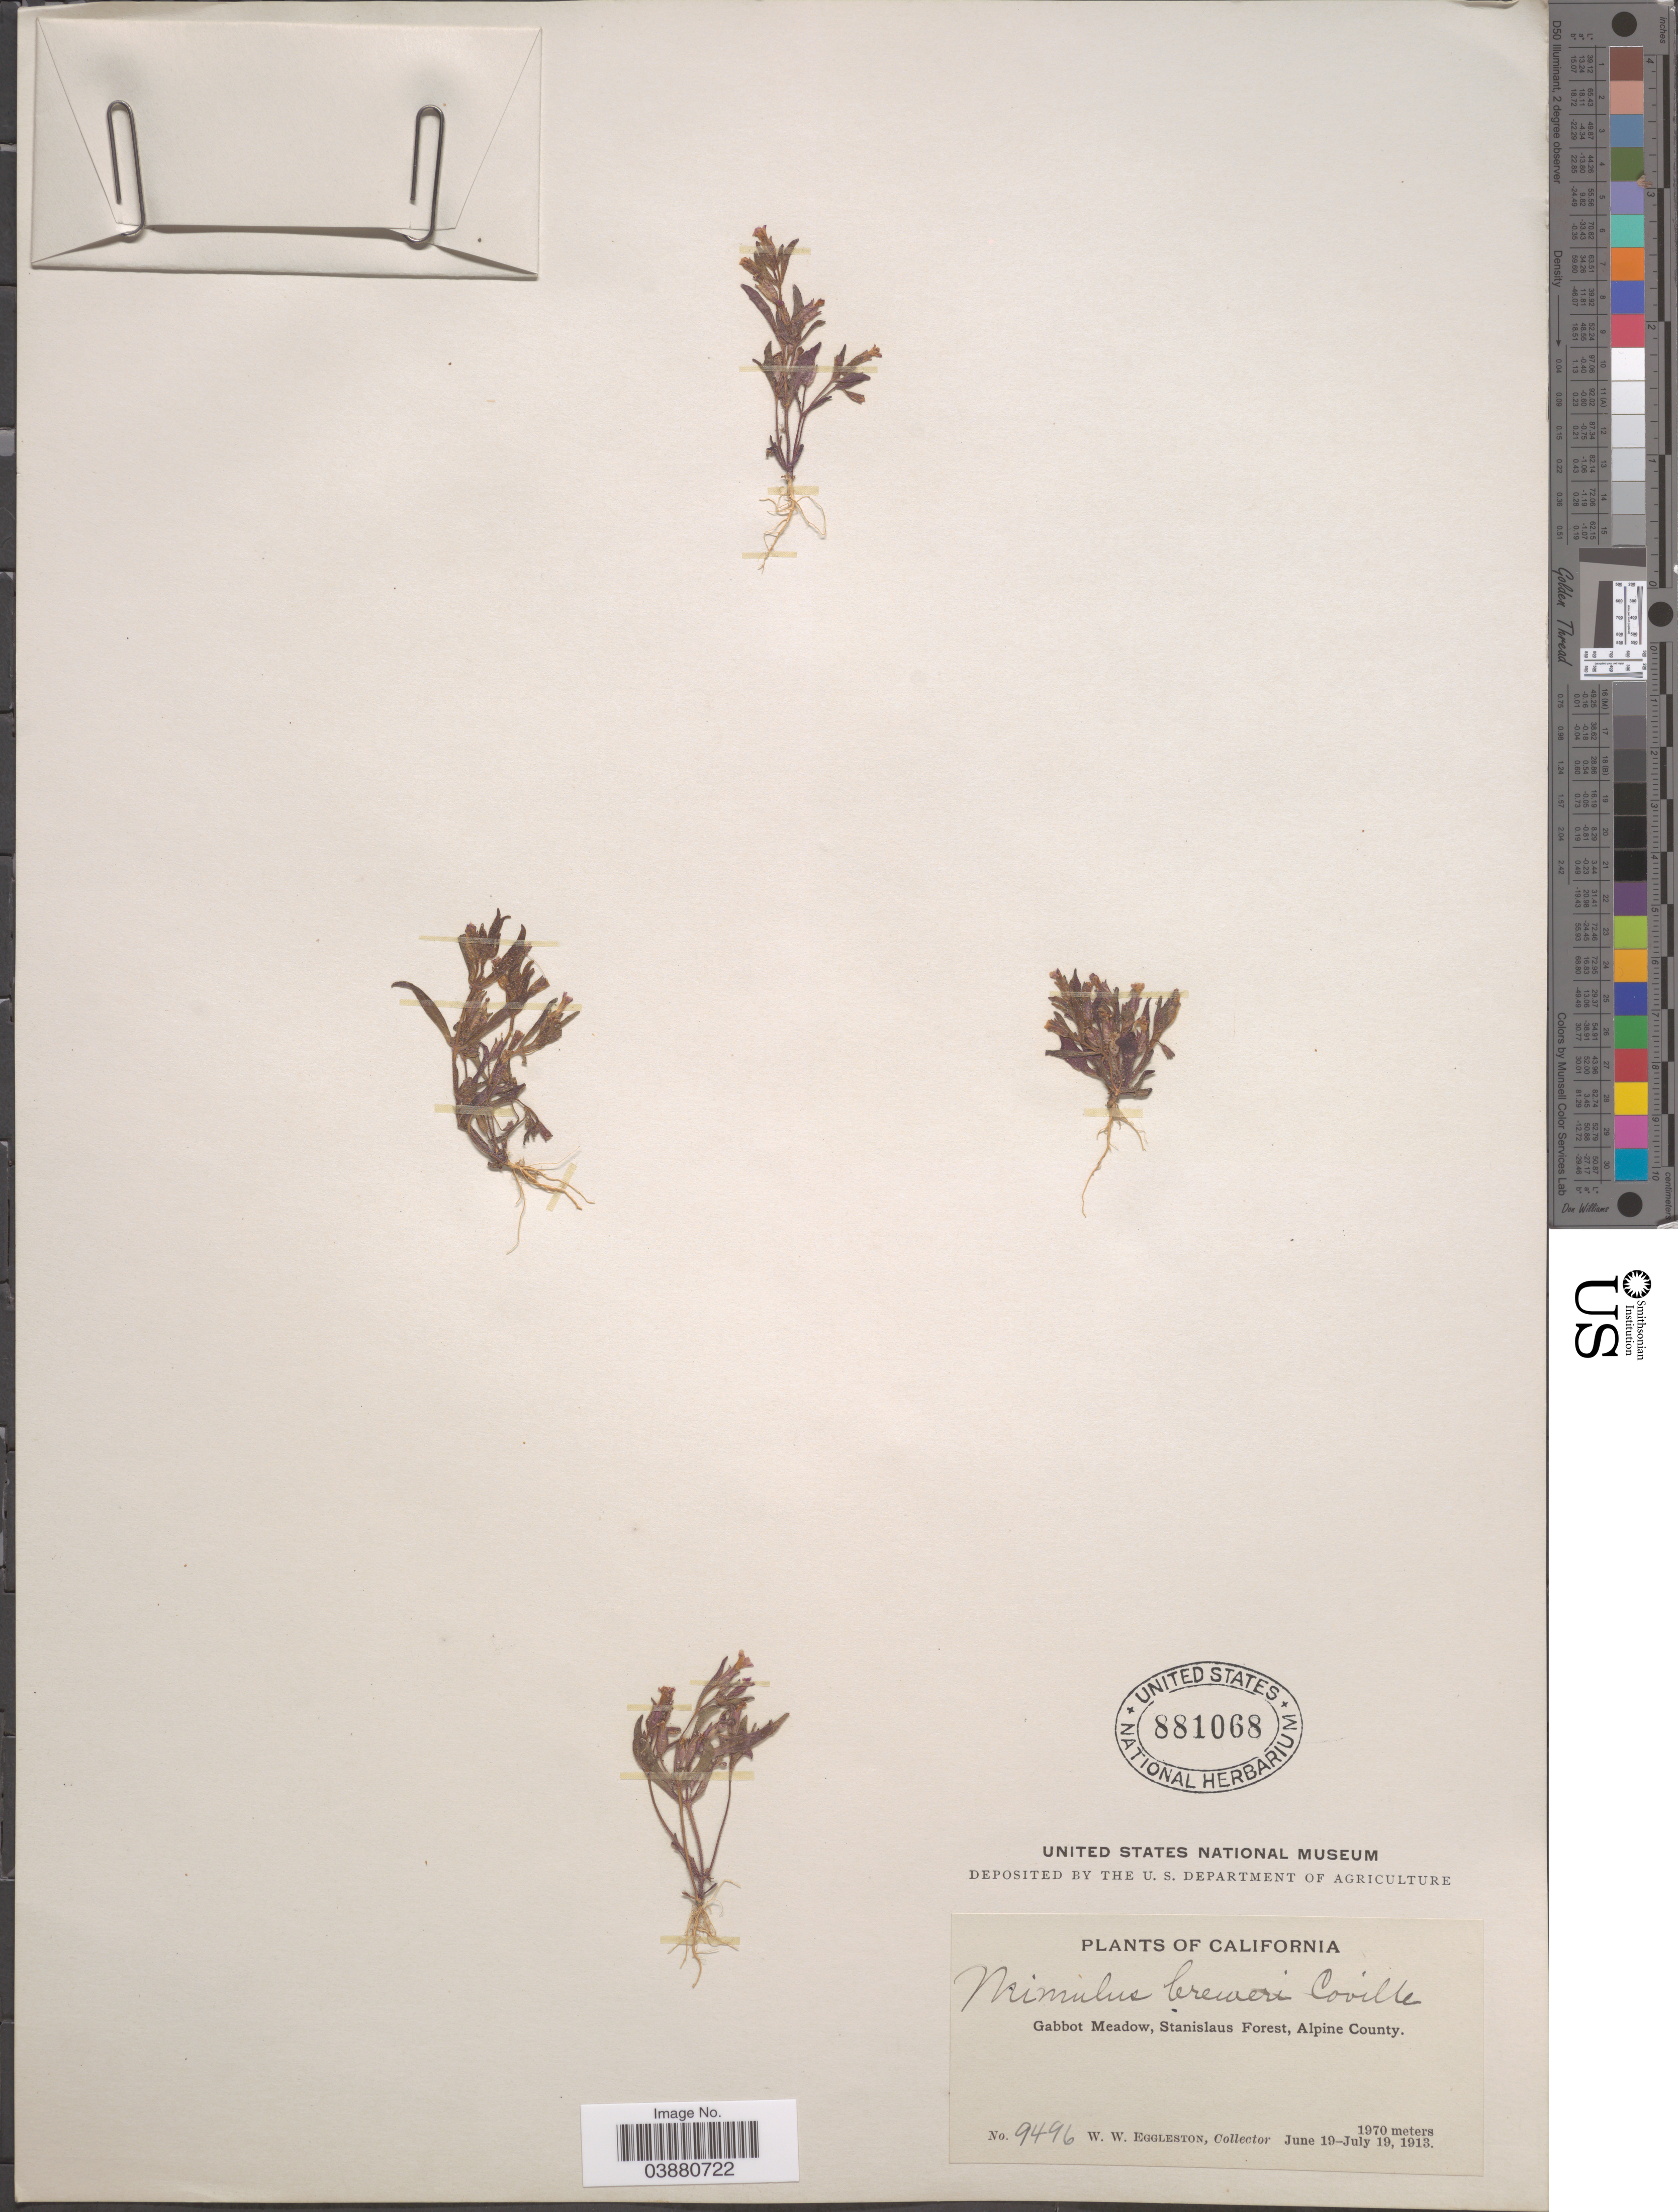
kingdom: Plantae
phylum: Tracheophyta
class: Magnoliopsida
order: Lamiales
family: Phrymaceae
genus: Mimulus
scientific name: Mimulus breweri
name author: (Greene) Coville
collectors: W. W. Eggleston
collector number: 9496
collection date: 1913-06-19/1913-07-19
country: United States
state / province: California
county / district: Alpine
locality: Gabbot Meadow, Stanislaus Forest, Alpine County.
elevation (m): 1970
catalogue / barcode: US 881068